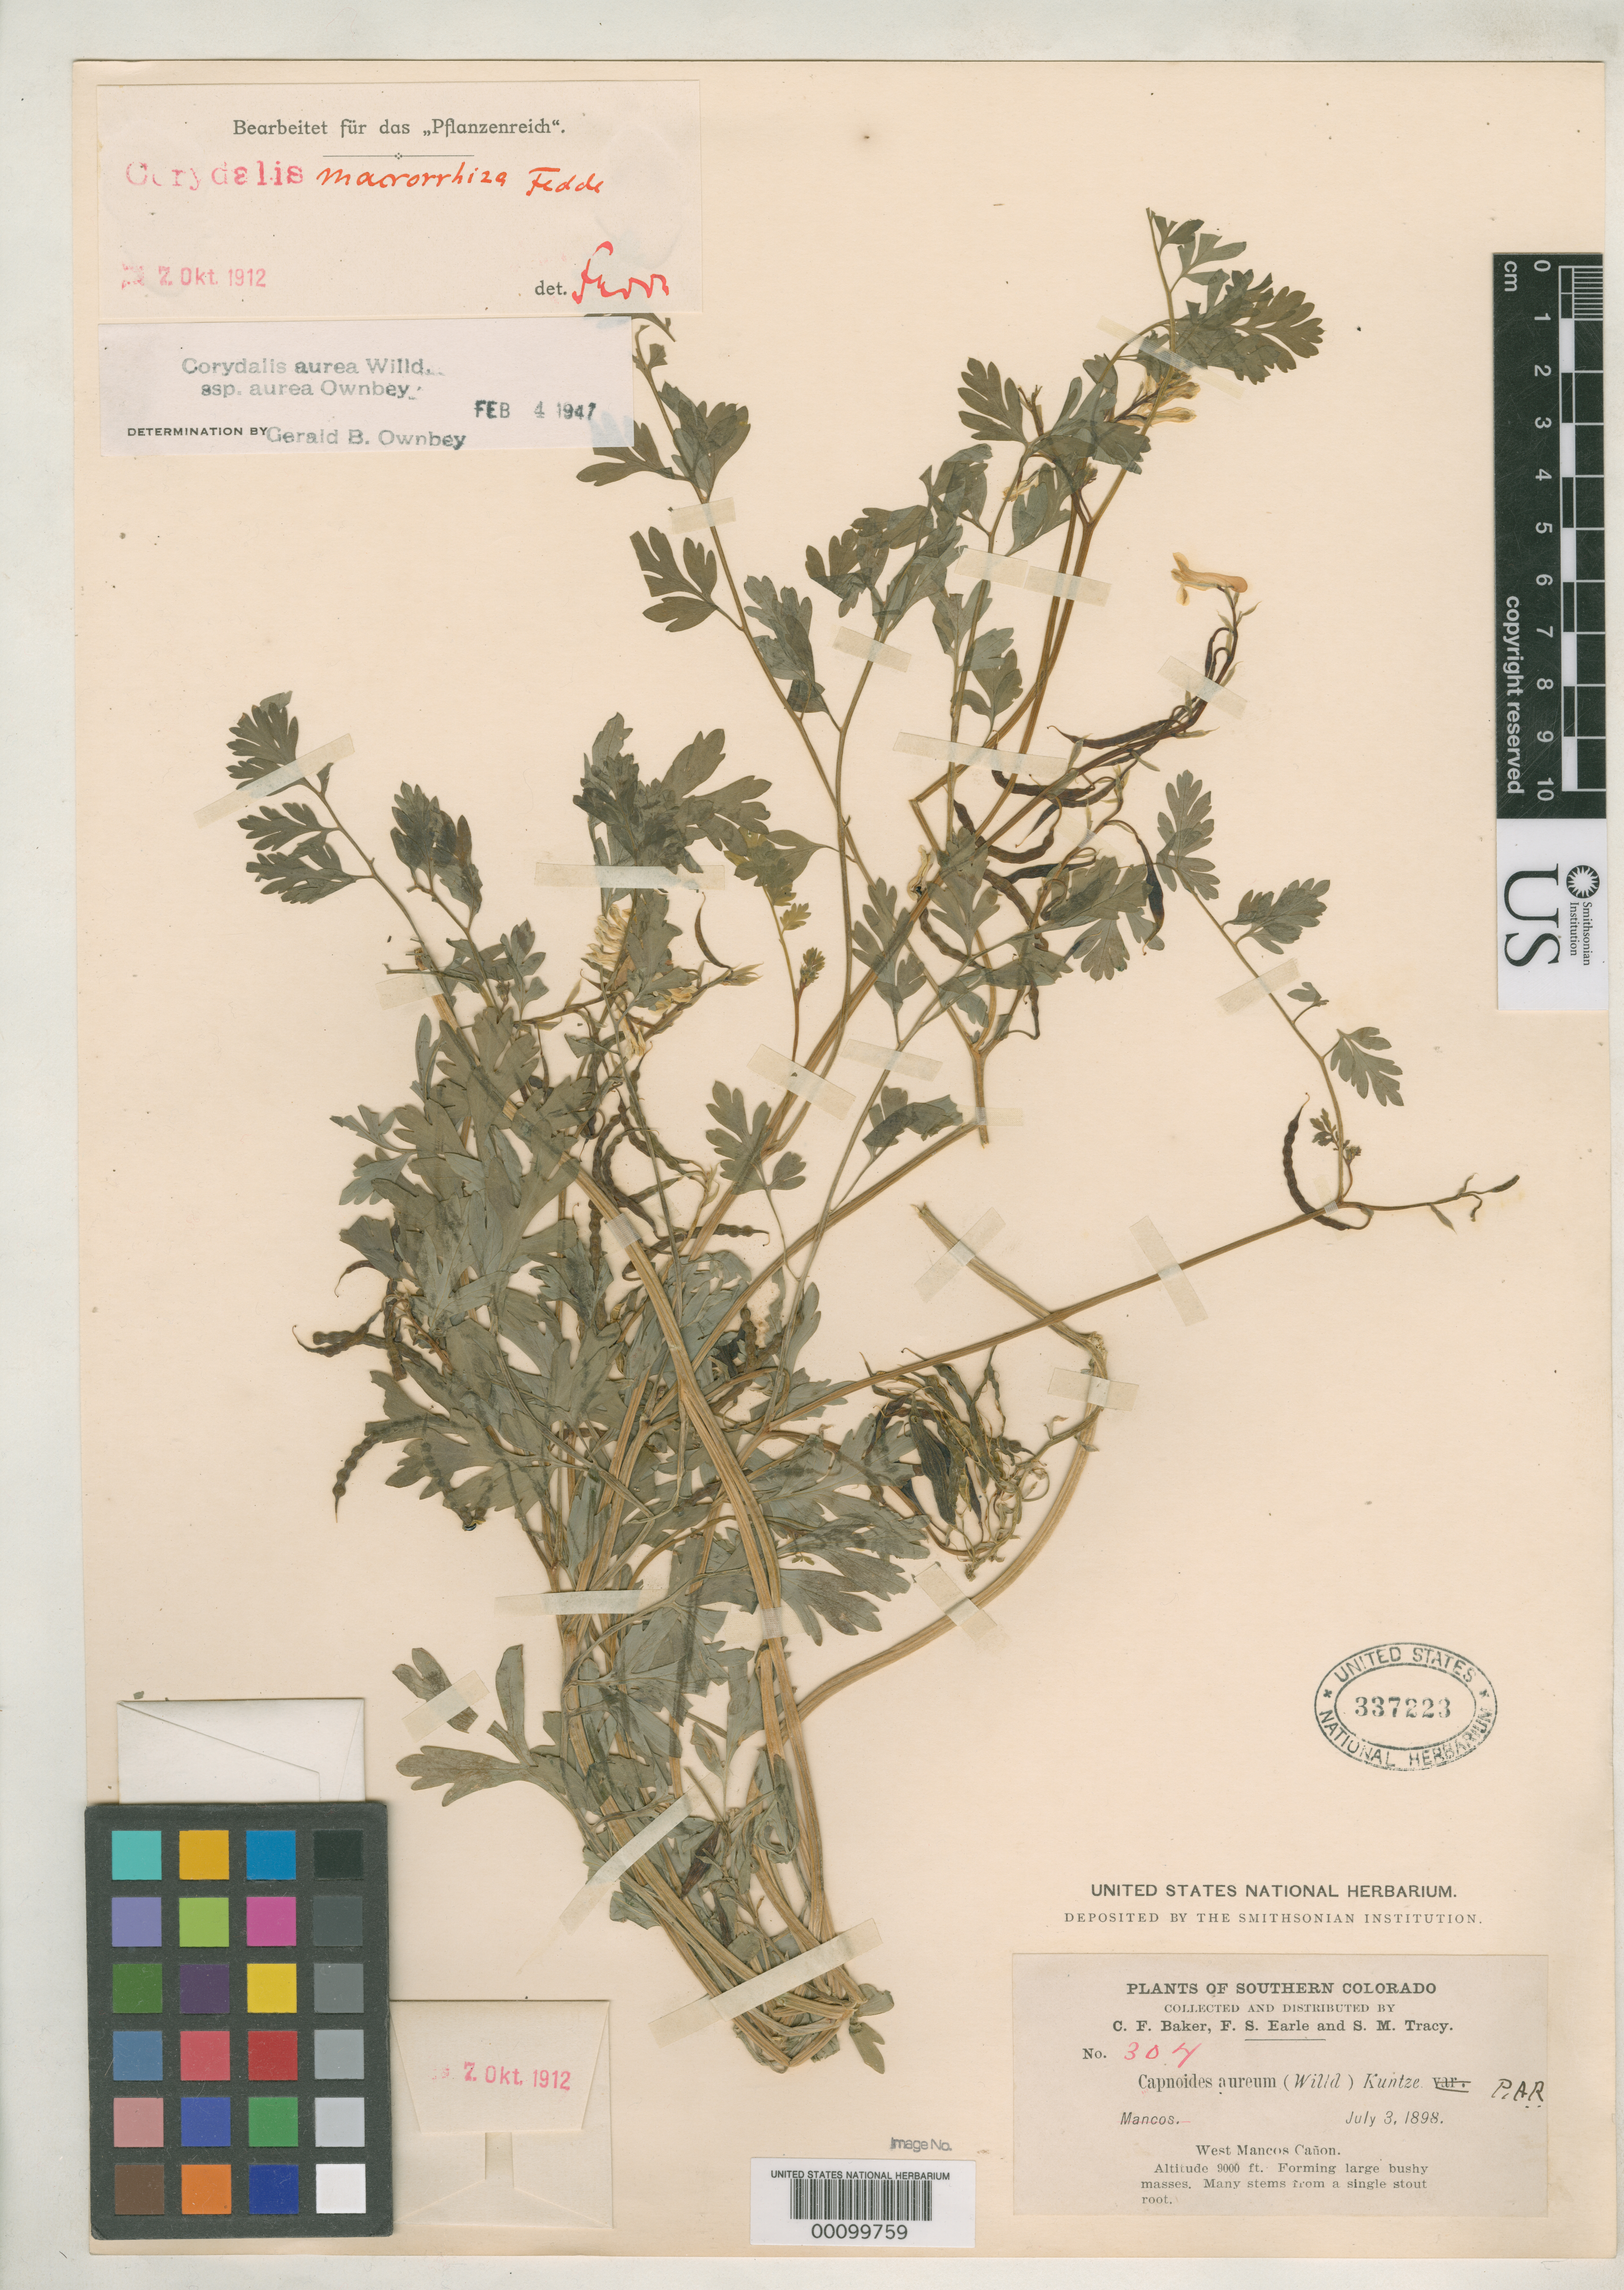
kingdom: Plantae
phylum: Tracheophyta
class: Magnoliopsida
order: Ranunculales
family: Papaveraceae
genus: Corydalis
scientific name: Corydalis macrorrhiza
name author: Fedde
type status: Isotype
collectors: C. F. Baker, F. S. Earle & S. M. Tracy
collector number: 304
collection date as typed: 03 Jul 1898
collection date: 1898-07-03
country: United States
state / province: Colorado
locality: West Mancas Canyon.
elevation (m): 2743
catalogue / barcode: US 337223